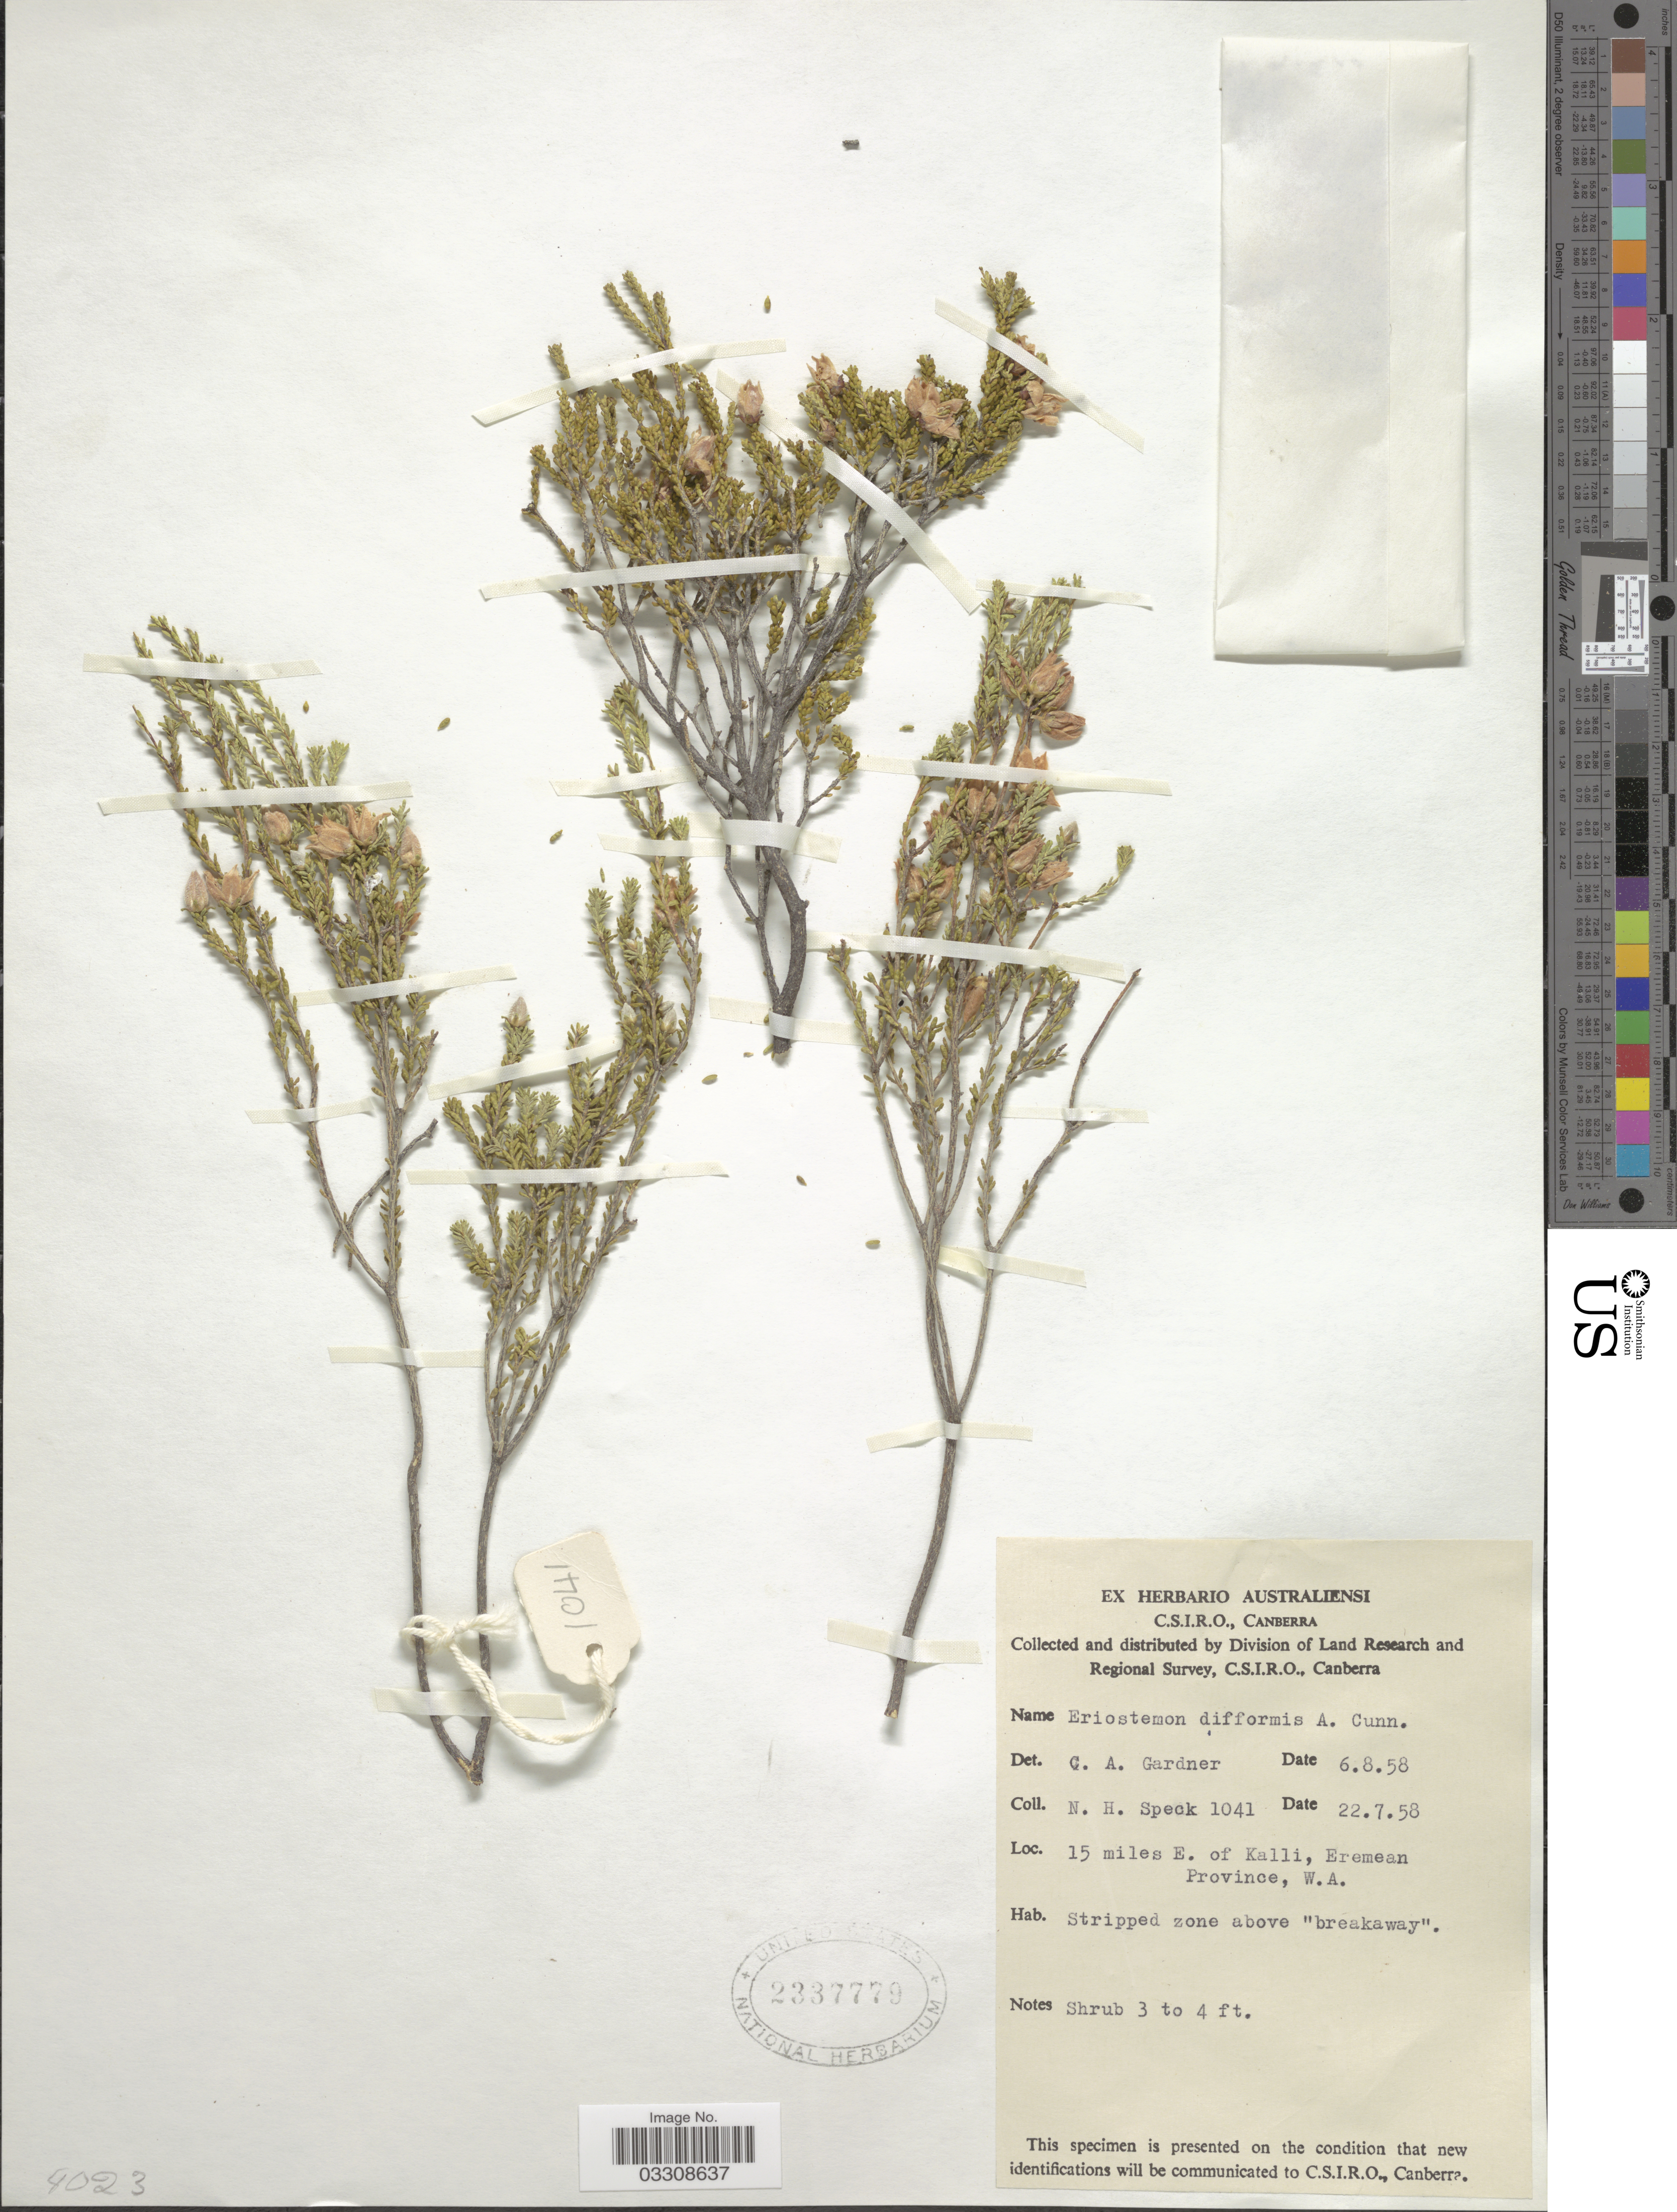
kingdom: Plantae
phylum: Tracheophyta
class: Magnoliopsida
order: Sapindales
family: Rutaceae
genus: Eriostemon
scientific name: Eriostemon difformis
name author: A. Cunn. ex Endl.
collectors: N. Speck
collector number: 1041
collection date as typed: Transcribed d/m/y: 22/7/58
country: Australia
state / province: Western Australia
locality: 15 miles E. of Kalli, Eremean Province.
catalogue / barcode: US 2337779